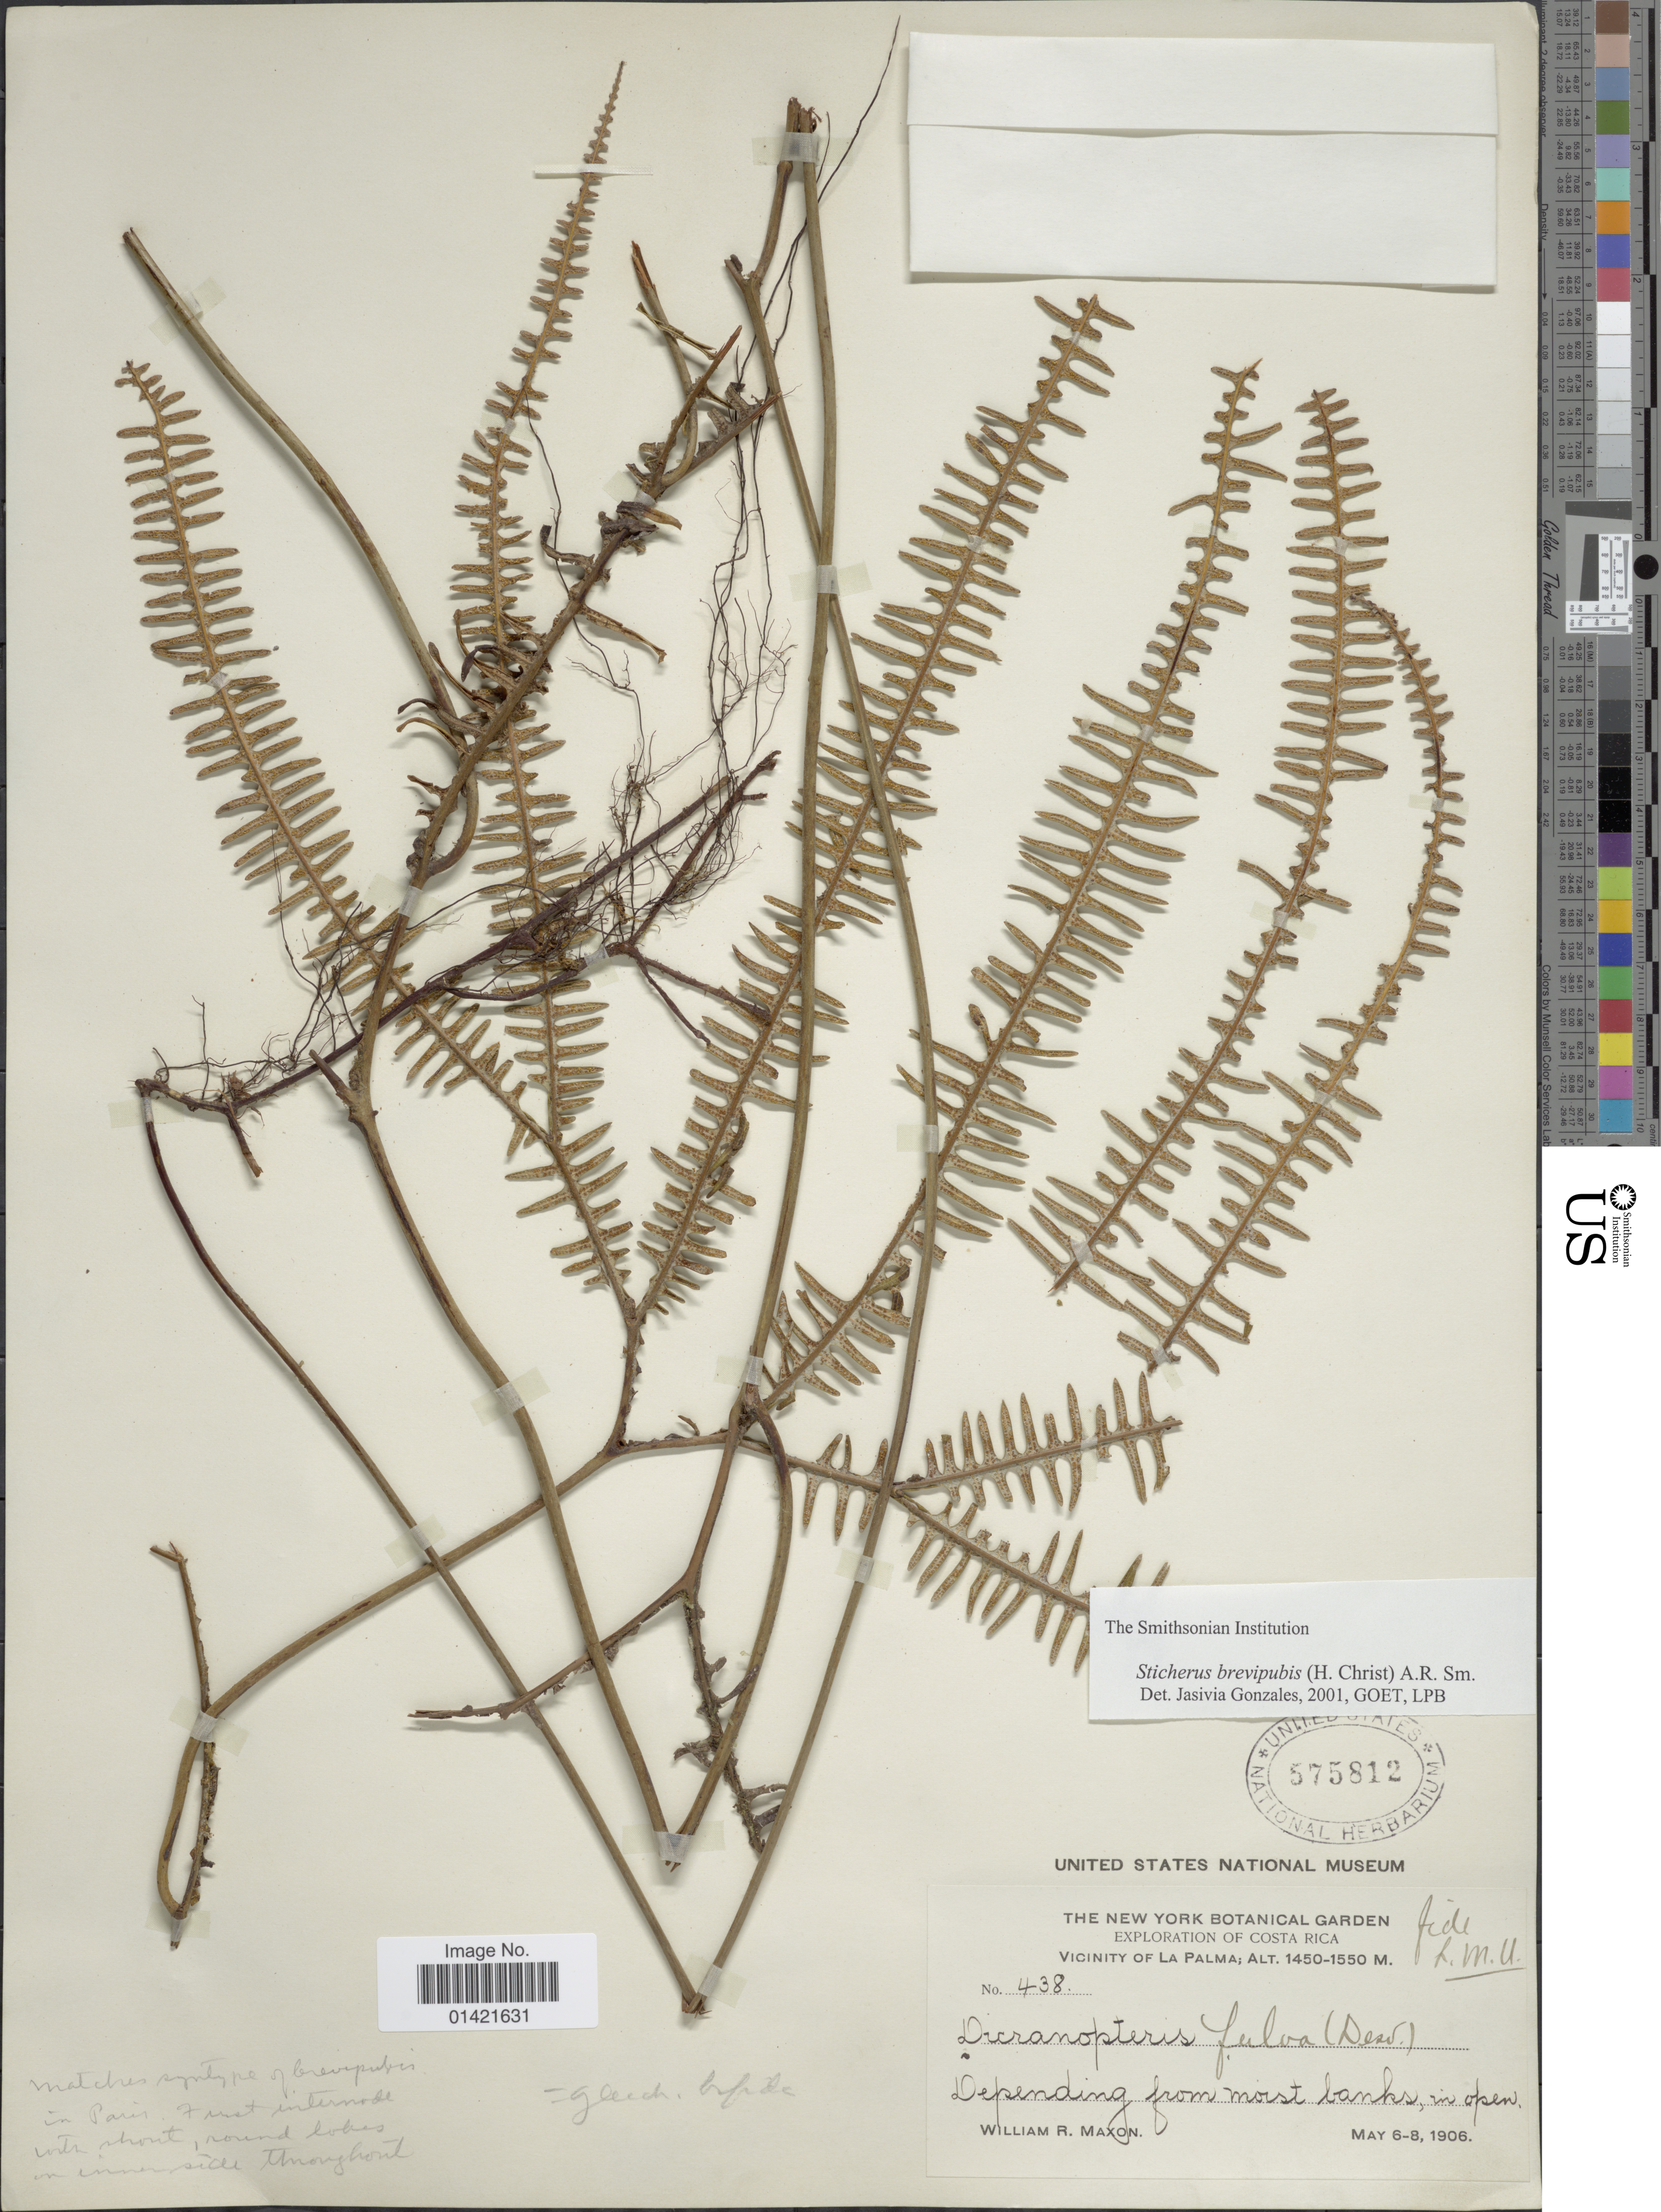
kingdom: Plantae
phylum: Tracheophyta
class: Polypodiopsida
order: Gleicheniales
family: Gleicheniaceae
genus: Sticherus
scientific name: Sticherus fulvus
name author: (Desv.) Ching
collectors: W. R. Maxon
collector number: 438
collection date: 1906-05-06/1906-05-08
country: Spain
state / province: Canarias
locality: Vicinity of La Palma.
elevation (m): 1450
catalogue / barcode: US 575812